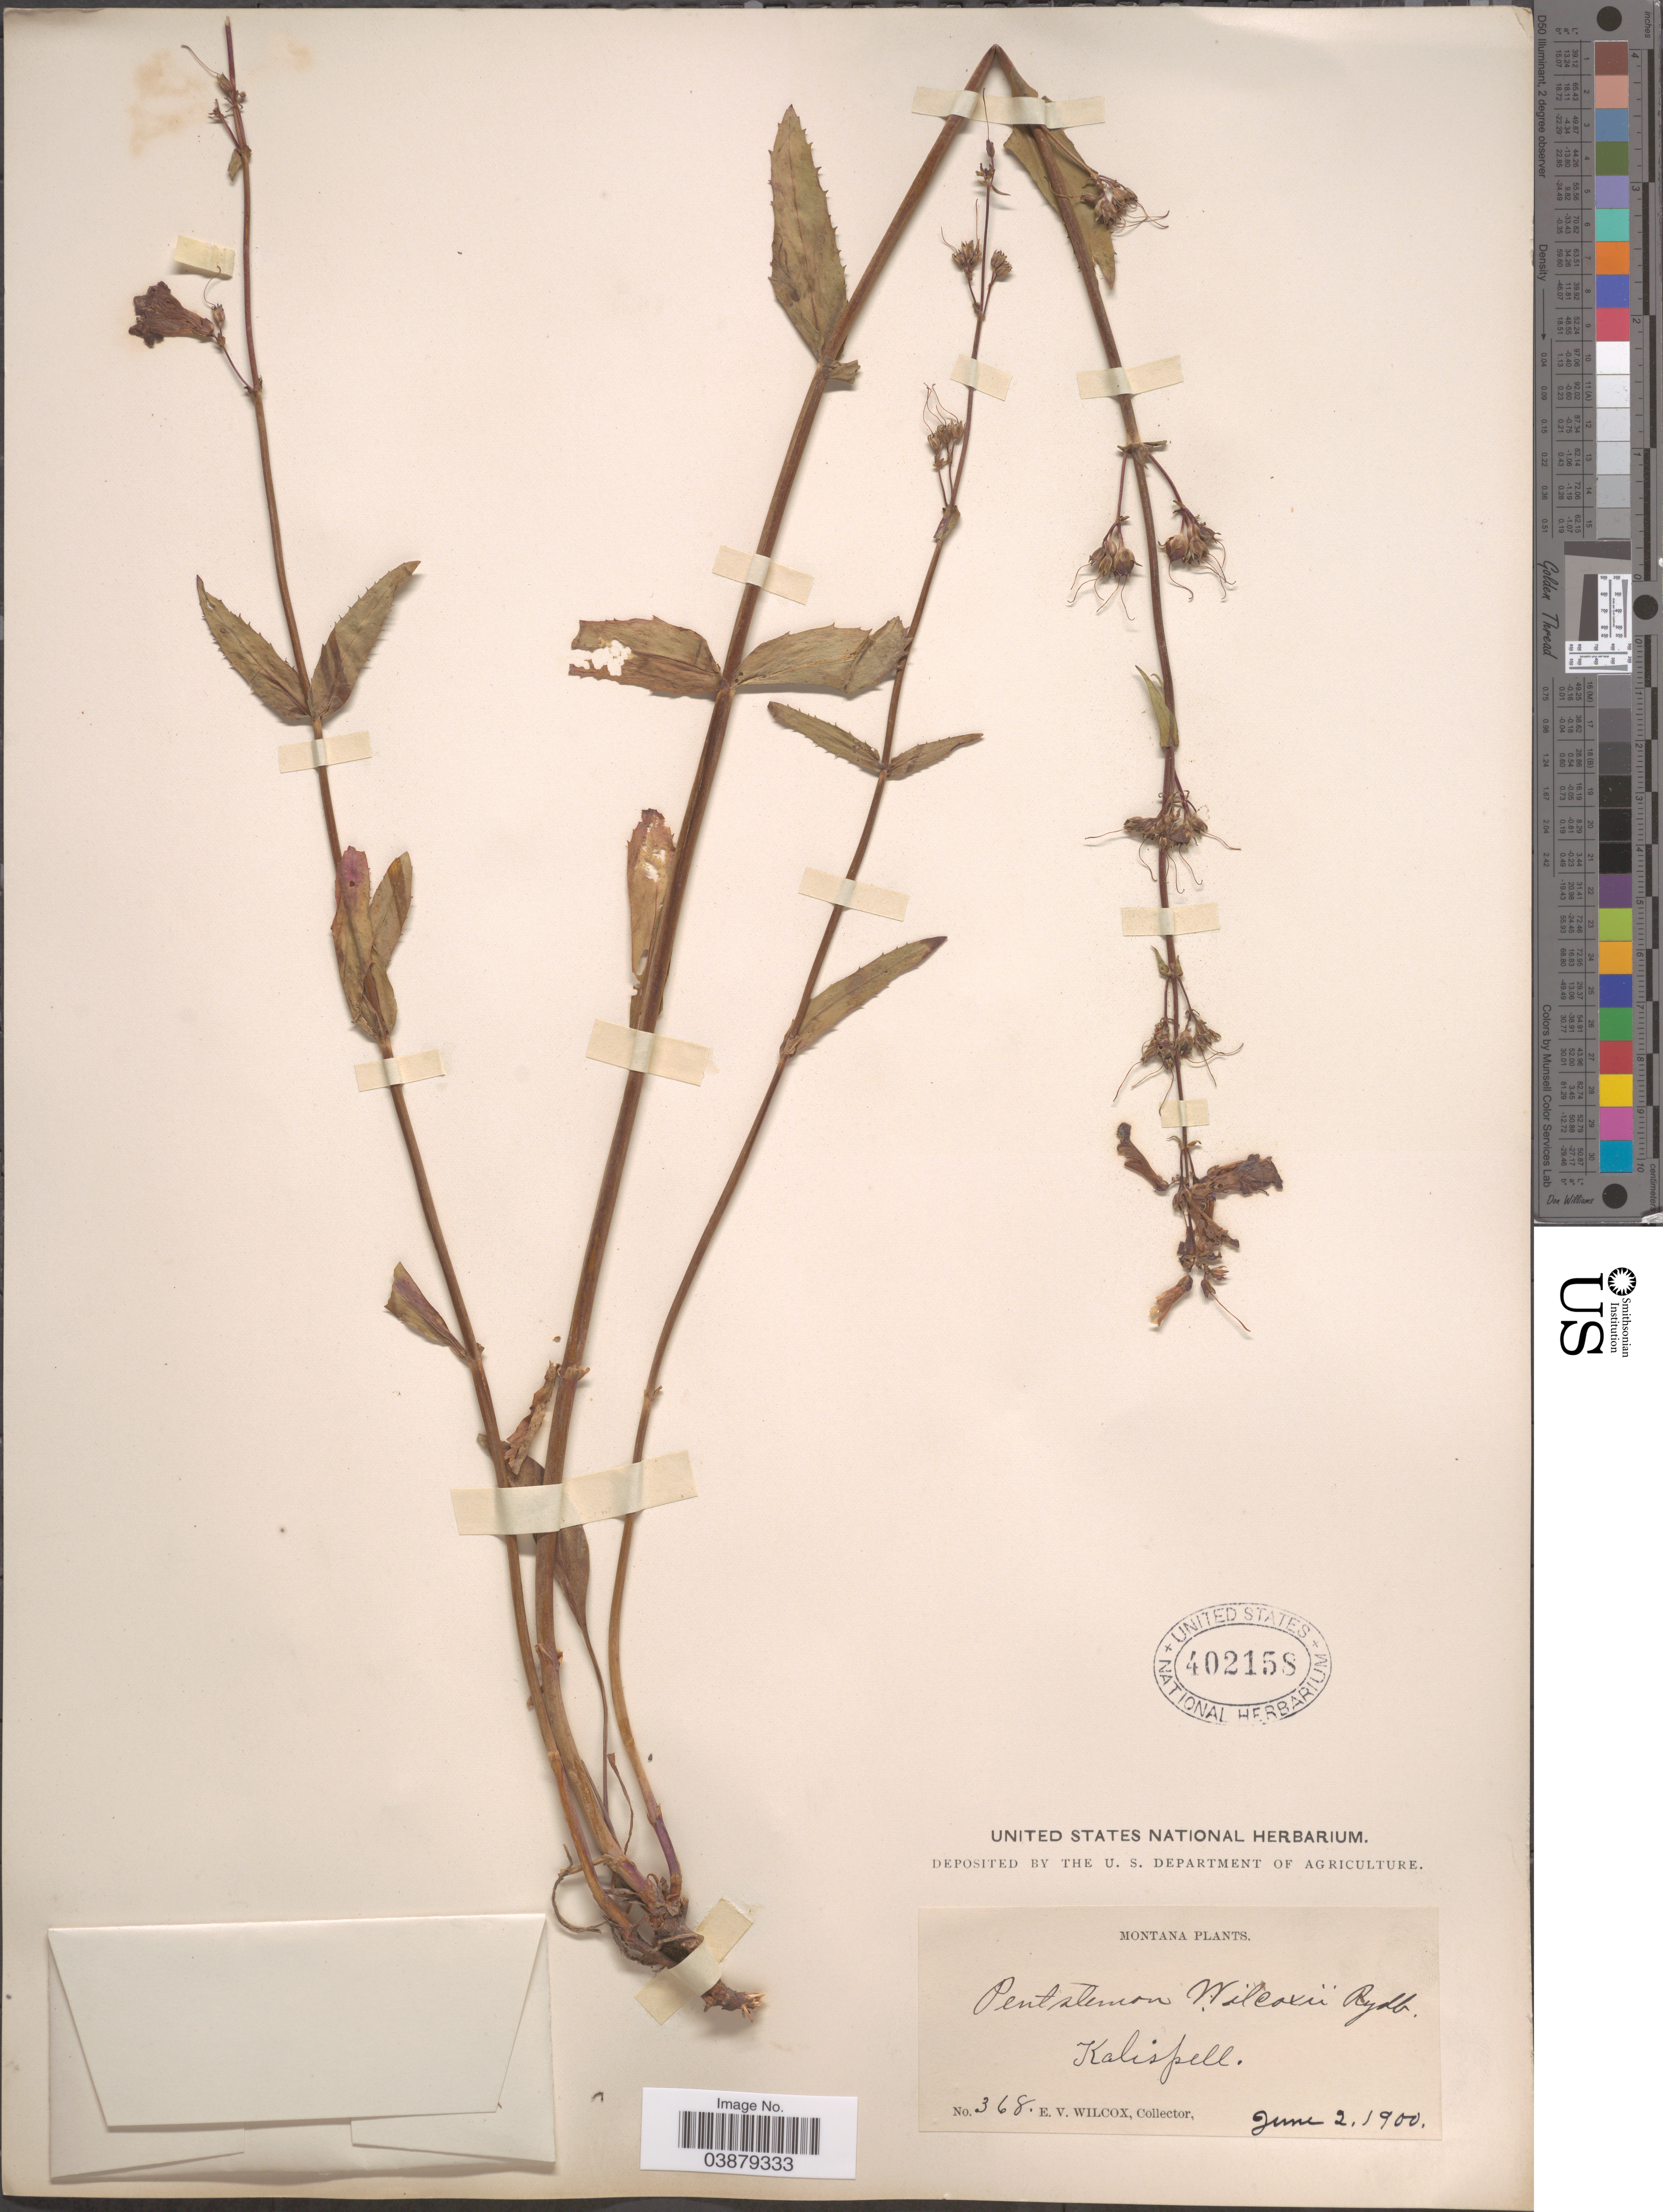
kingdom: Plantae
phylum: Tracheophyta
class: Magnoliopsida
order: Lamiales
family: Plantaginaceae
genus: Penstemon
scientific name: Penstemon wilcoxii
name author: Rydb.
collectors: E. V. Wilcox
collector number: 368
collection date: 1900-06-02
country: United States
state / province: Montana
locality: Kalispell.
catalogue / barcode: US 402158